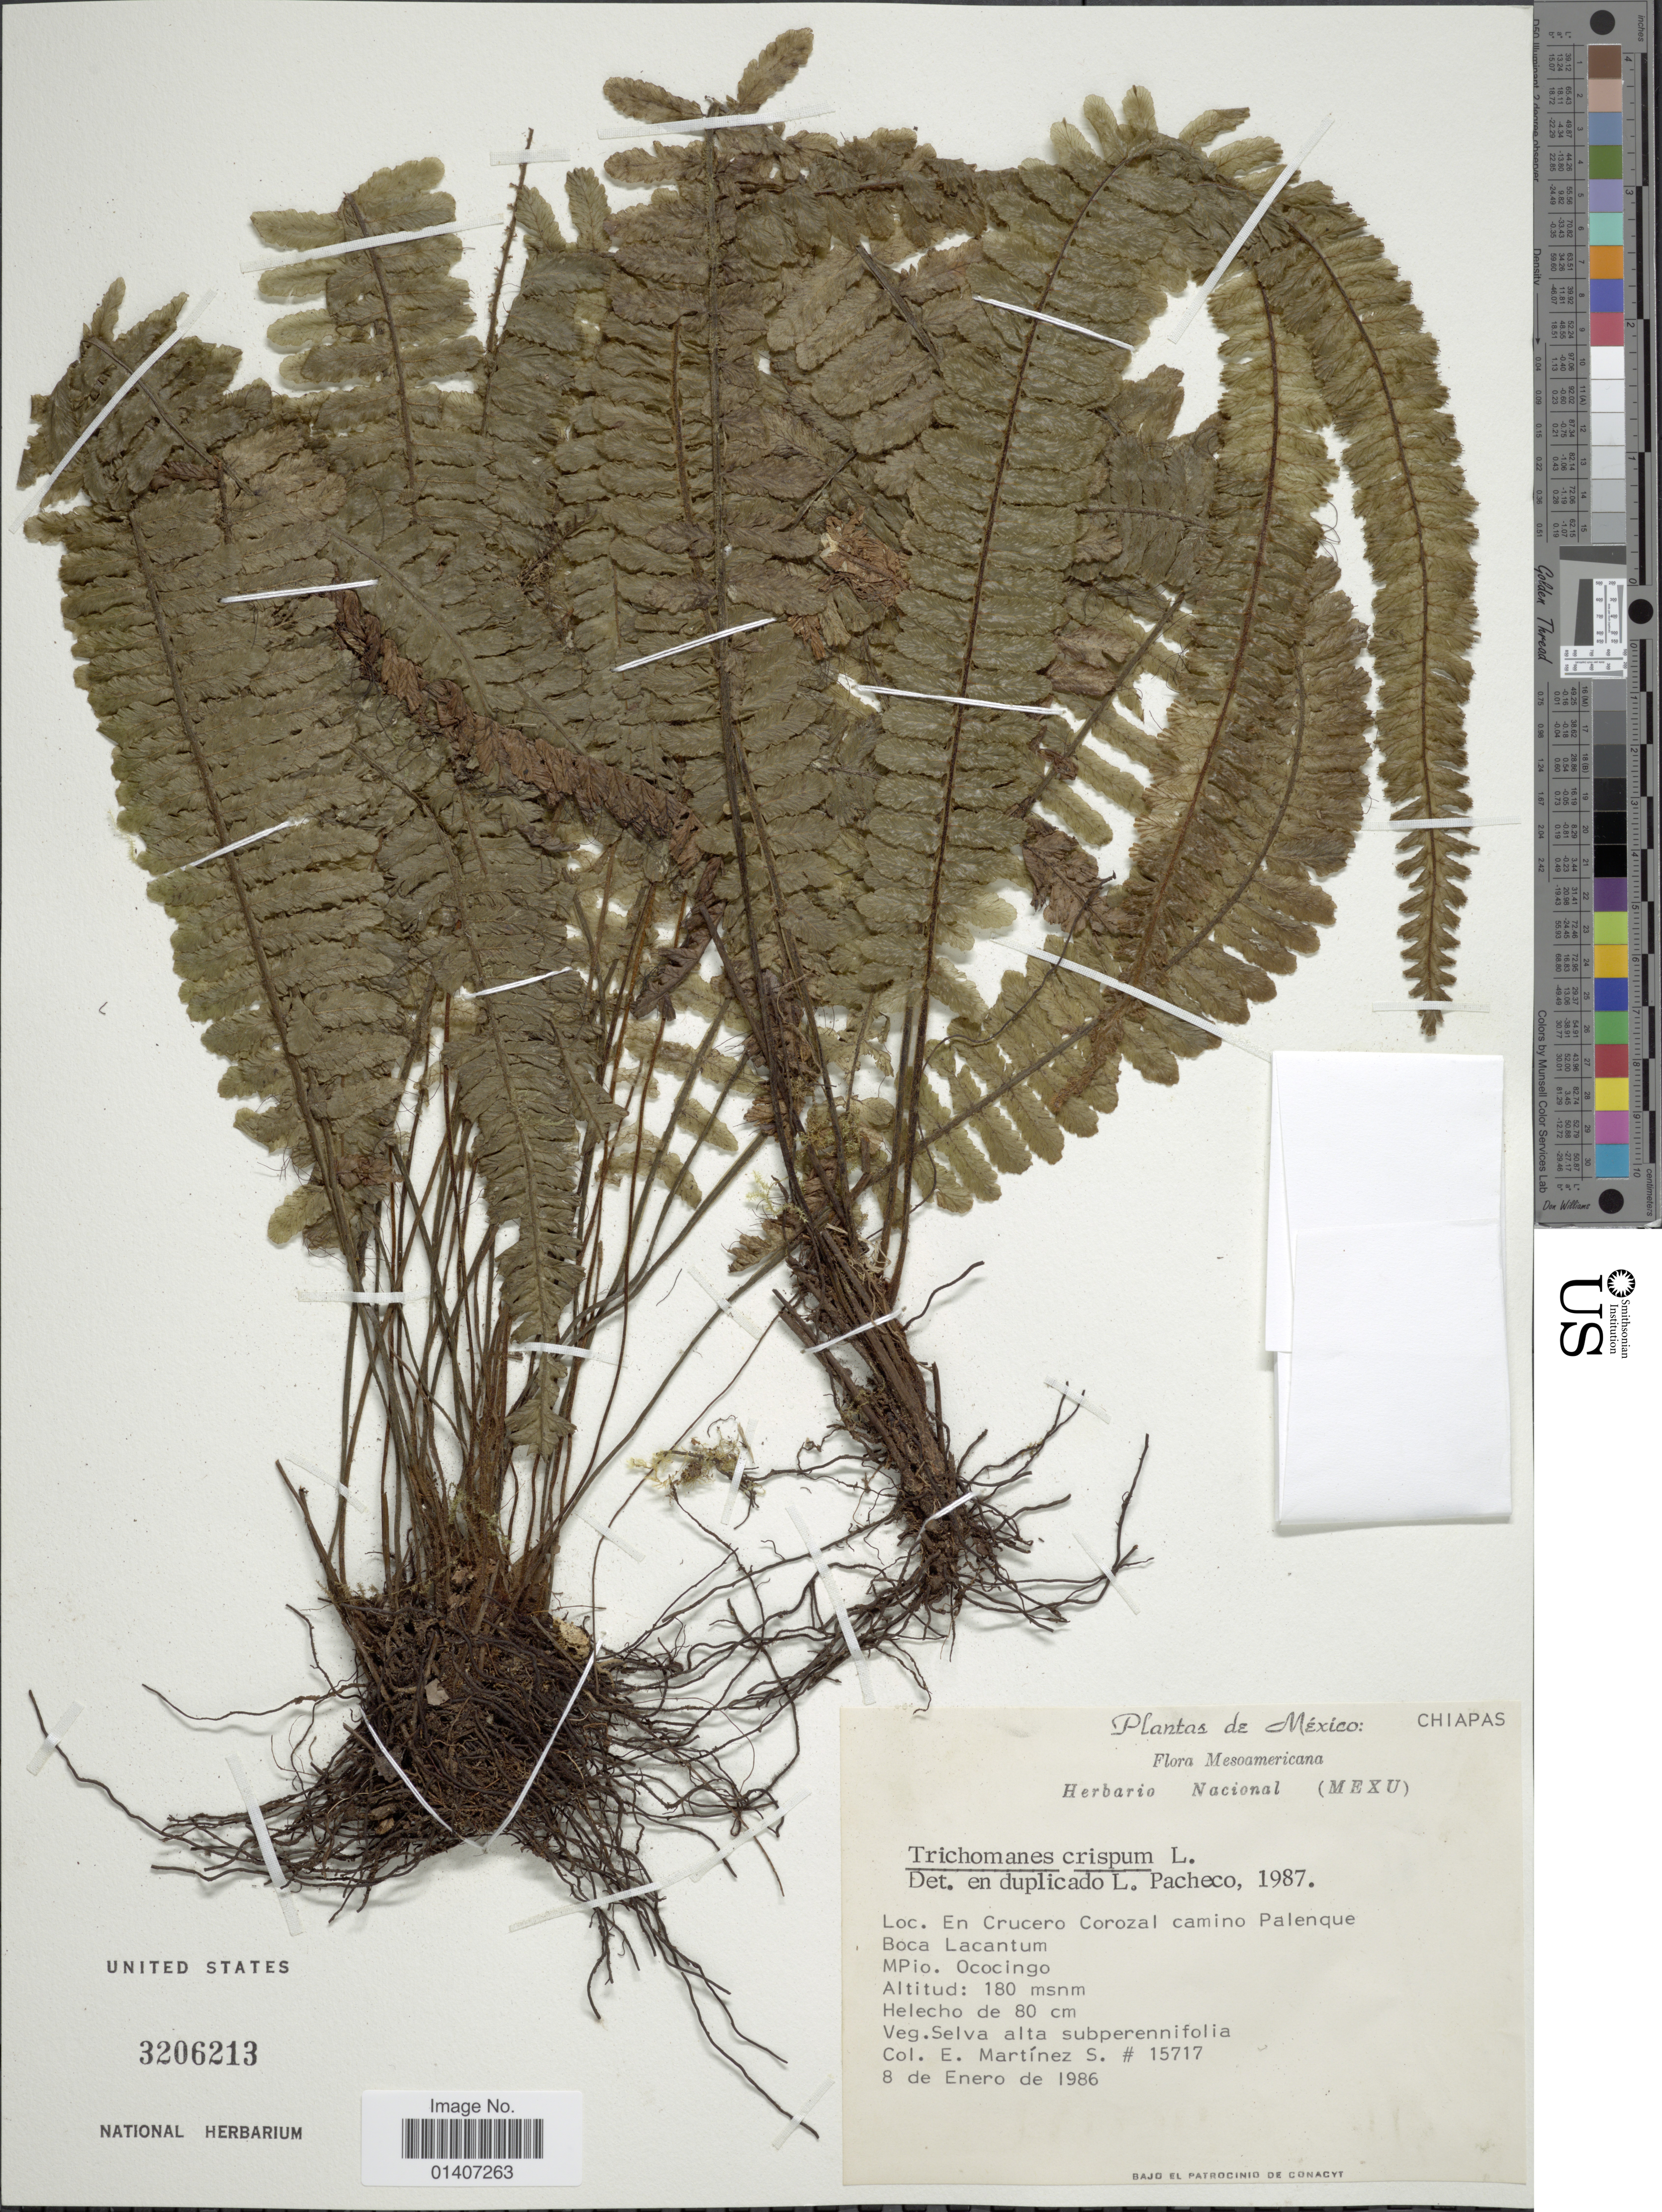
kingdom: Plantae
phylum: Tracheophyta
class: Polypodiopsida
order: Hymenophyllales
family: Hymenophyllaceae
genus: Trichomanes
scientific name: Trichomanes crispum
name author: L.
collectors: E. M. Martínez S.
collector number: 15717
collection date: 1986-01-08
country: Mexico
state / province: Chiapas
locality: En Crucero Corozal camino Palenque, Boca Lacantum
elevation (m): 180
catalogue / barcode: US 3206213